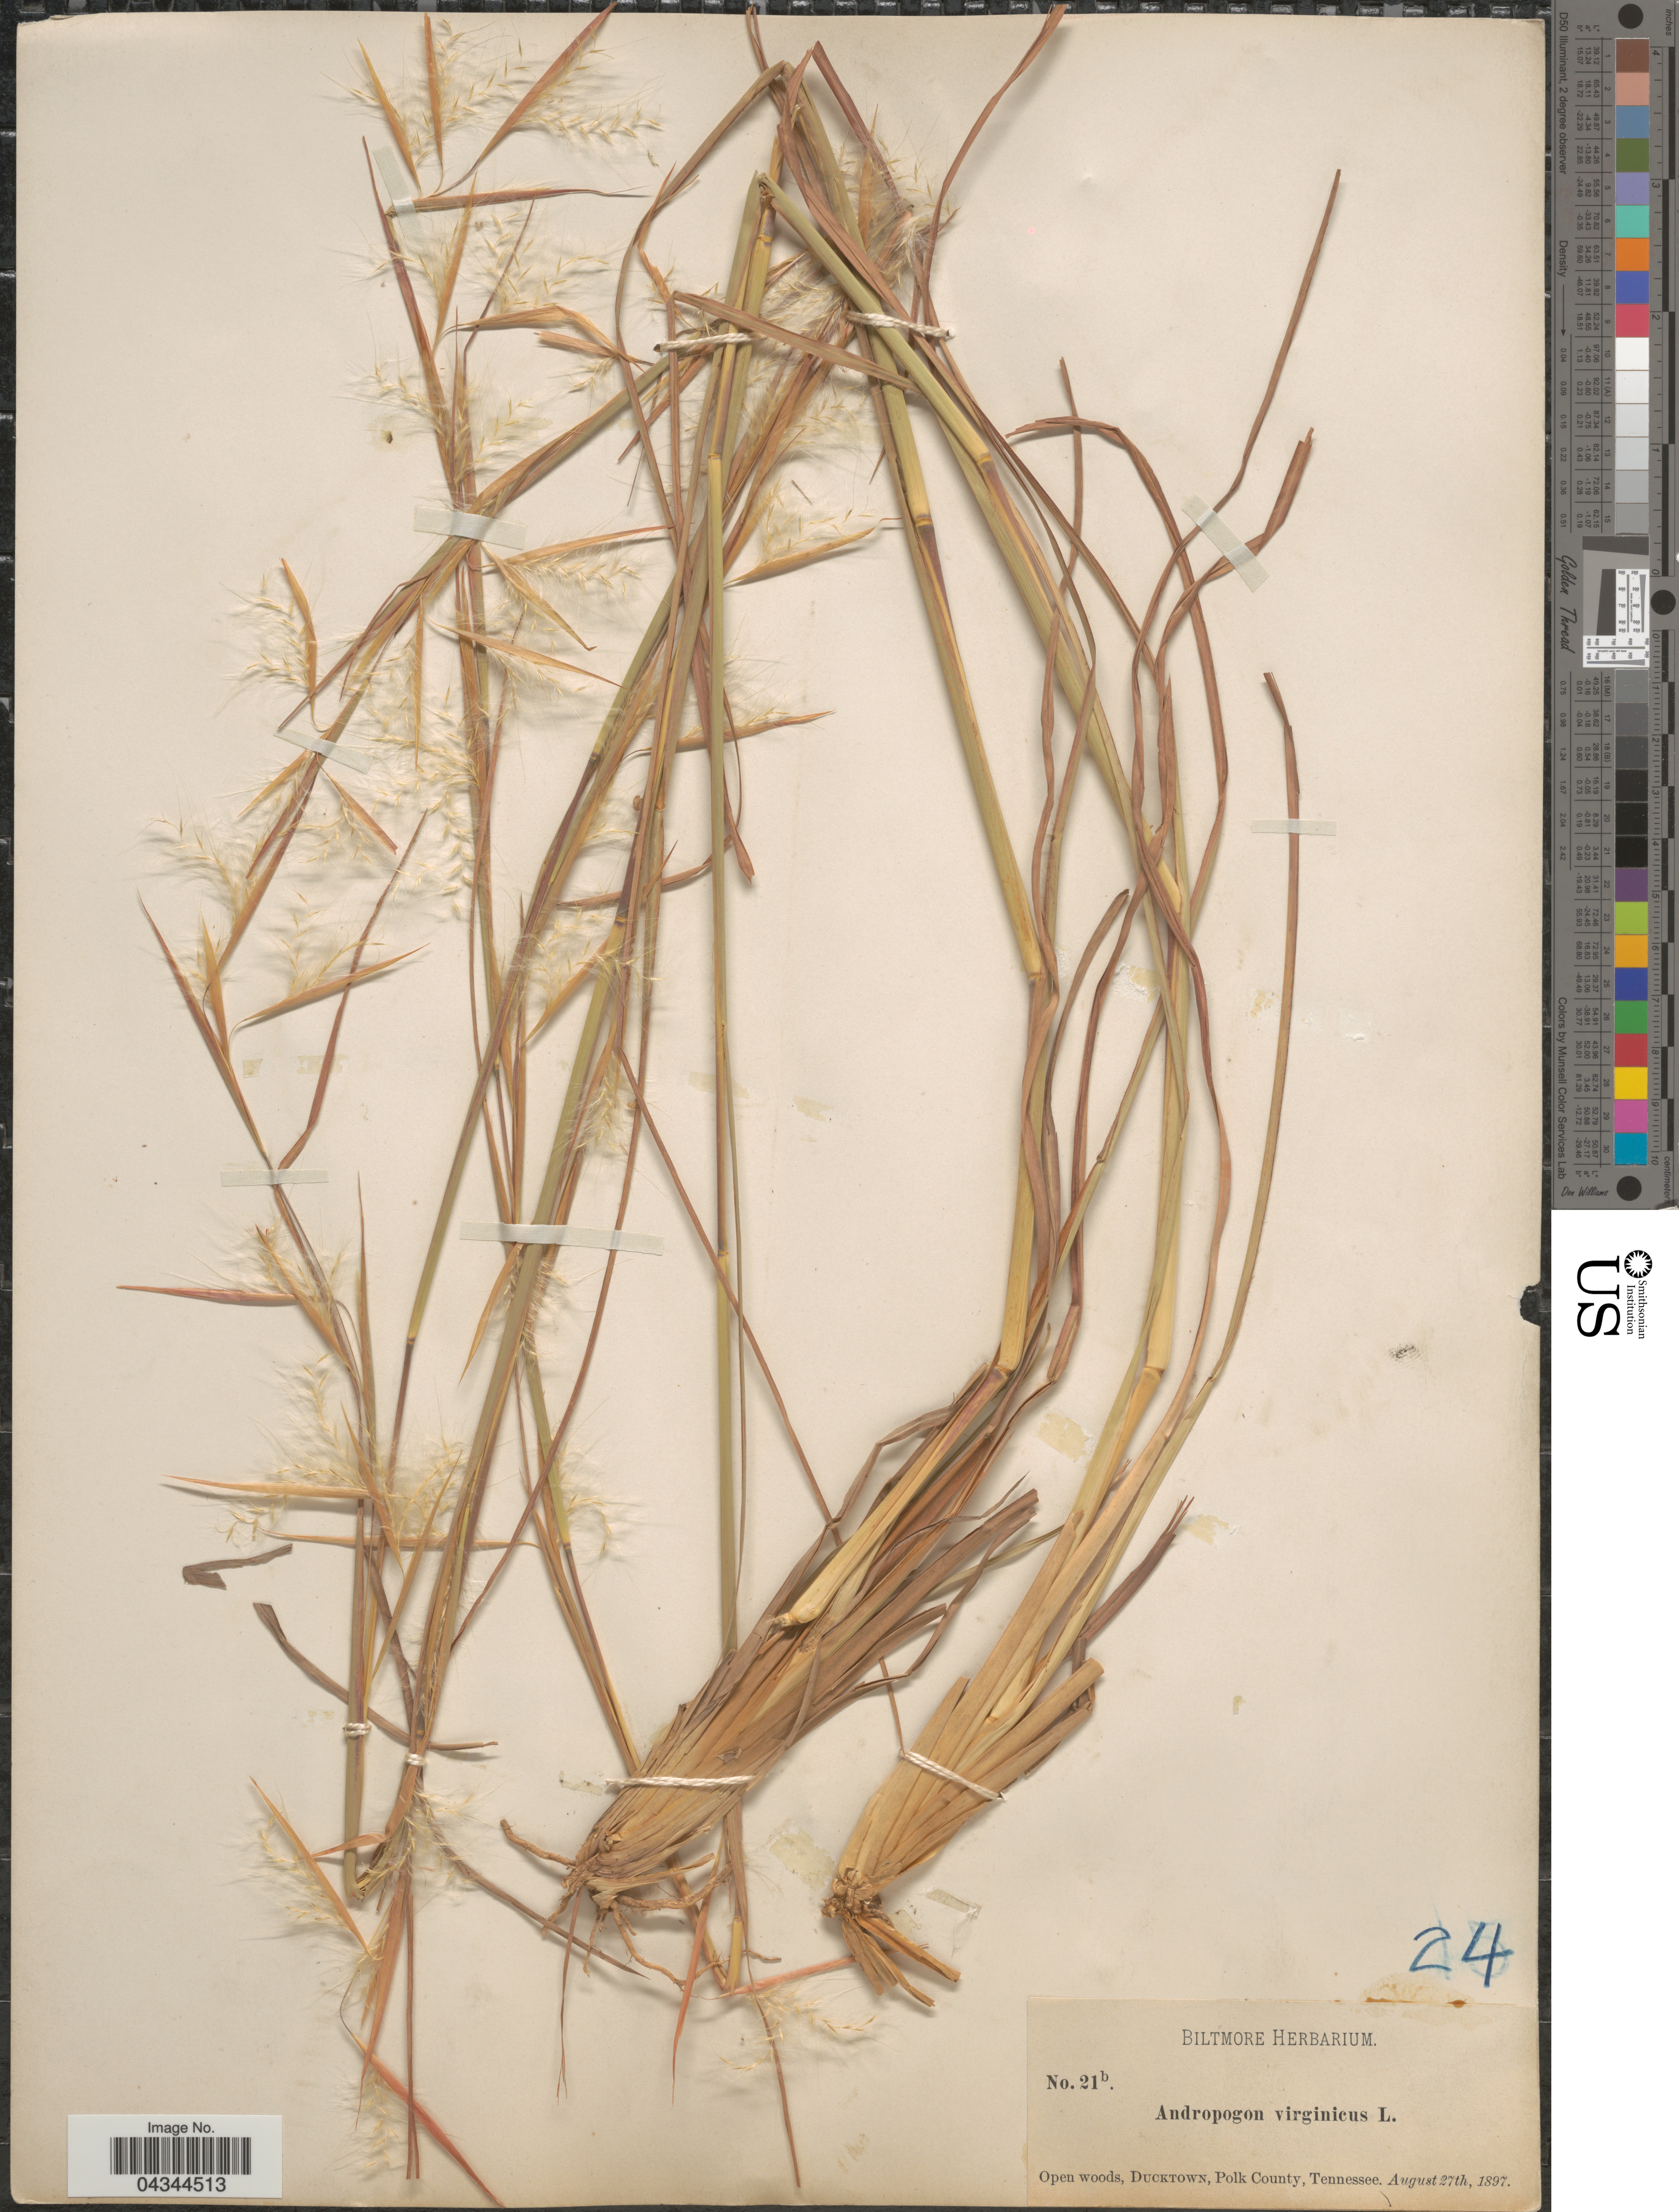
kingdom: Plantae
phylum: Tracheophyta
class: Liliopsida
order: Poales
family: Poaceae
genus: Andropogon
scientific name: Andropogon virginicus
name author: L.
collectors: ex herb. Biltmore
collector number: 21b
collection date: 1897-08-27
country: United States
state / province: Tennessee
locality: Open woods, Ducktown, Polk County.